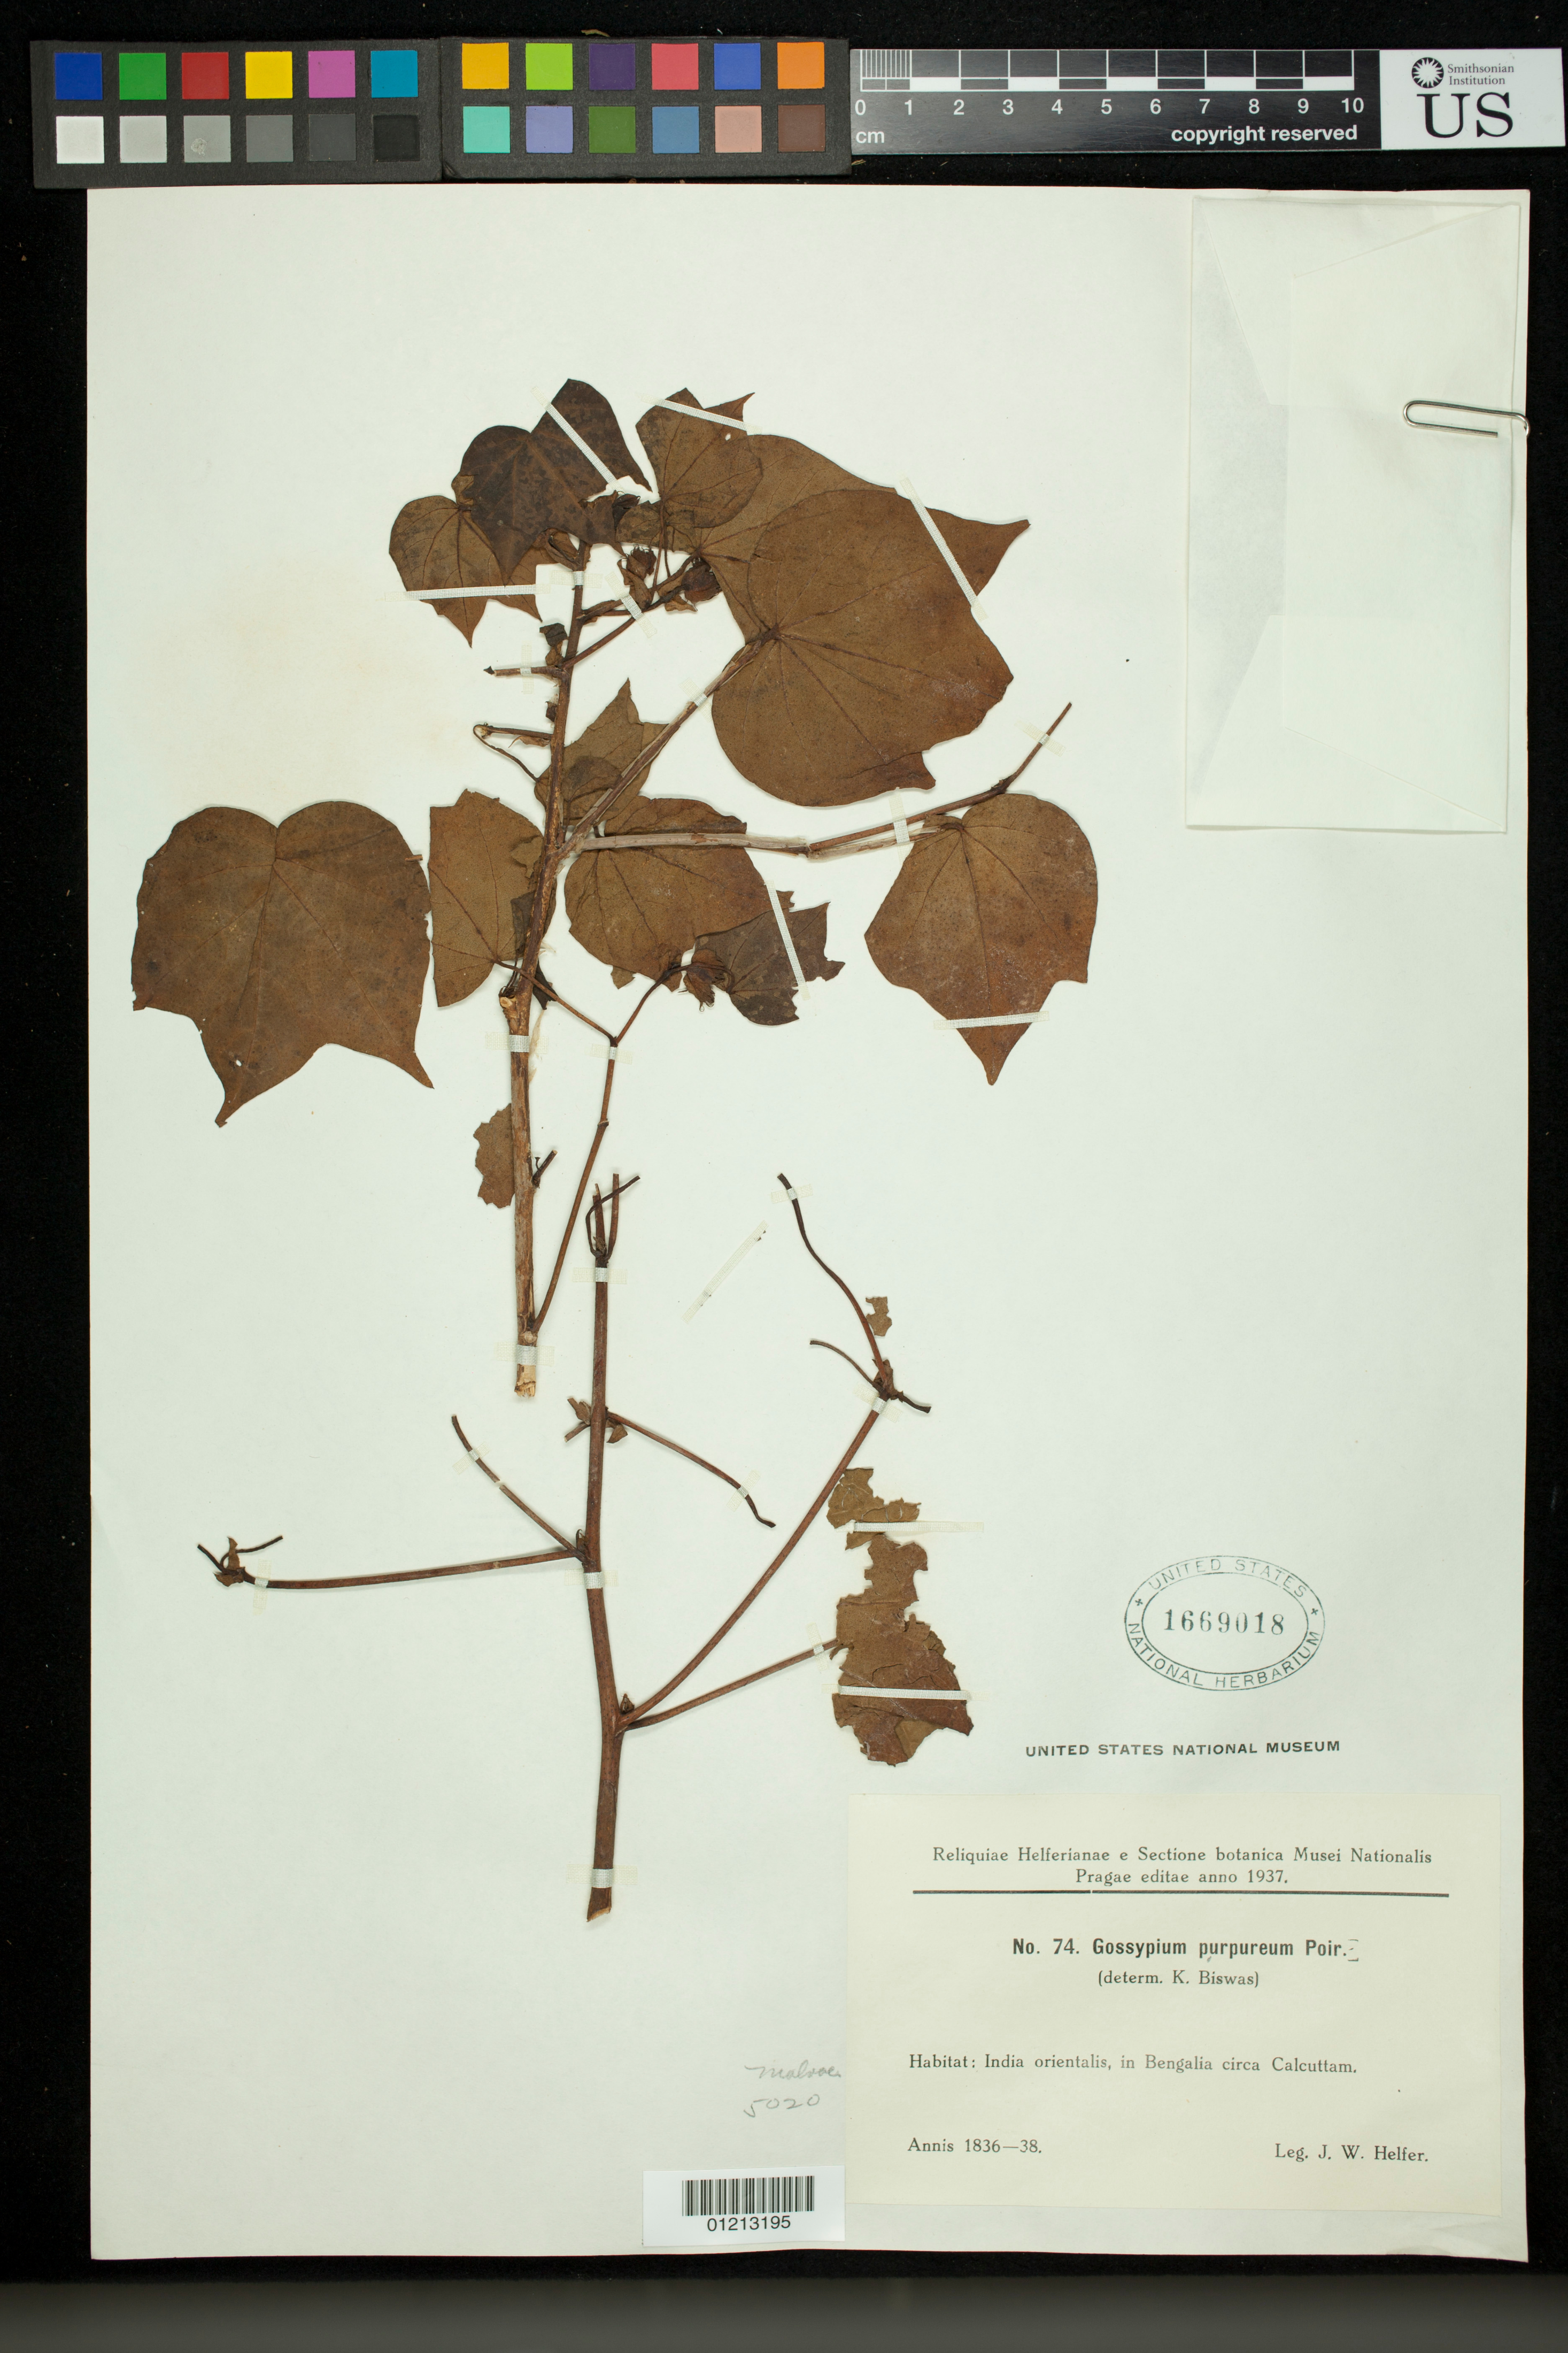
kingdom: Plantae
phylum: Tracheophyta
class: Magnoliopsida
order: Malvales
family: Malvaceae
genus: Gossypium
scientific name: Gossypium purpurascens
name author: Poir.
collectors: J. W. Helfer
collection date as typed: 1836 to -- -- 1838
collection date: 1836/1838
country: India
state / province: West Bengal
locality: In Bengal near Calcutta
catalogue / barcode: US 1669018